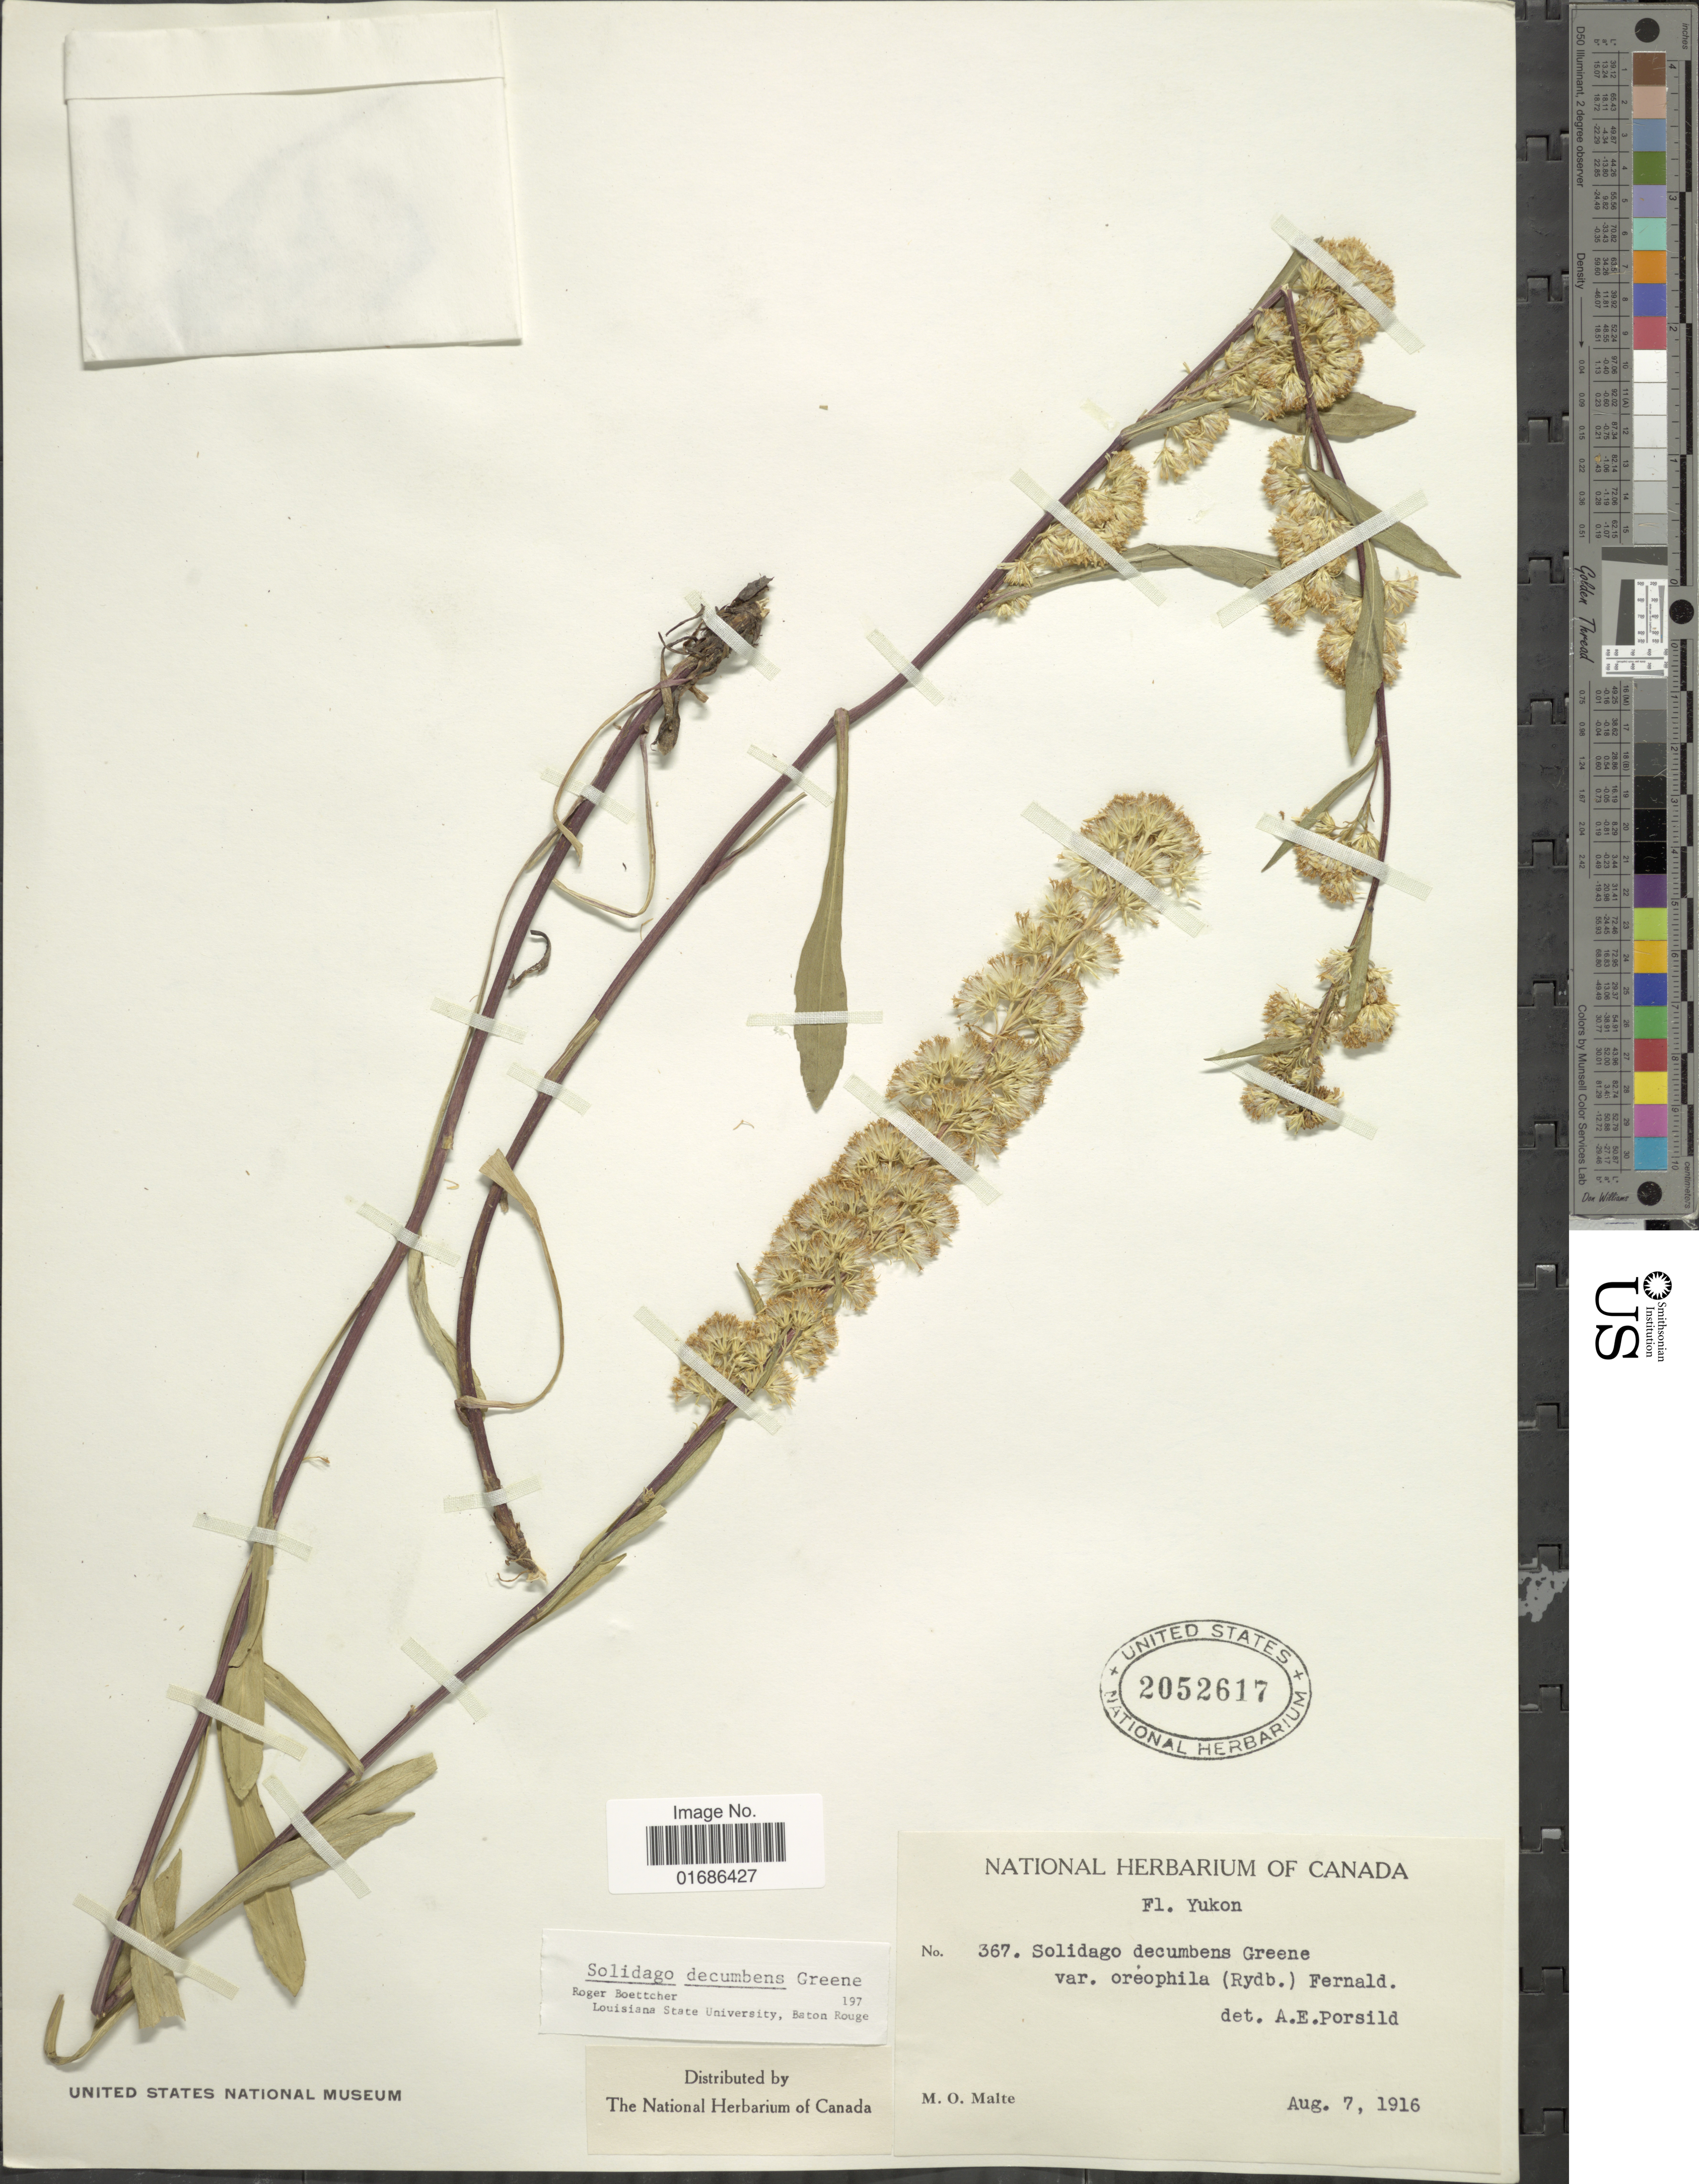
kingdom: Plantae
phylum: Tracheophyta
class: Magnoliopsida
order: Asterales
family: Asteraceae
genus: Solidago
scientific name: Solidago decumbens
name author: Greene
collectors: M. O. Malte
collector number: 367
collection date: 1916-08-07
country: Canada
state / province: Yukon Territory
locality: Fl Yukon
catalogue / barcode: US 2052617